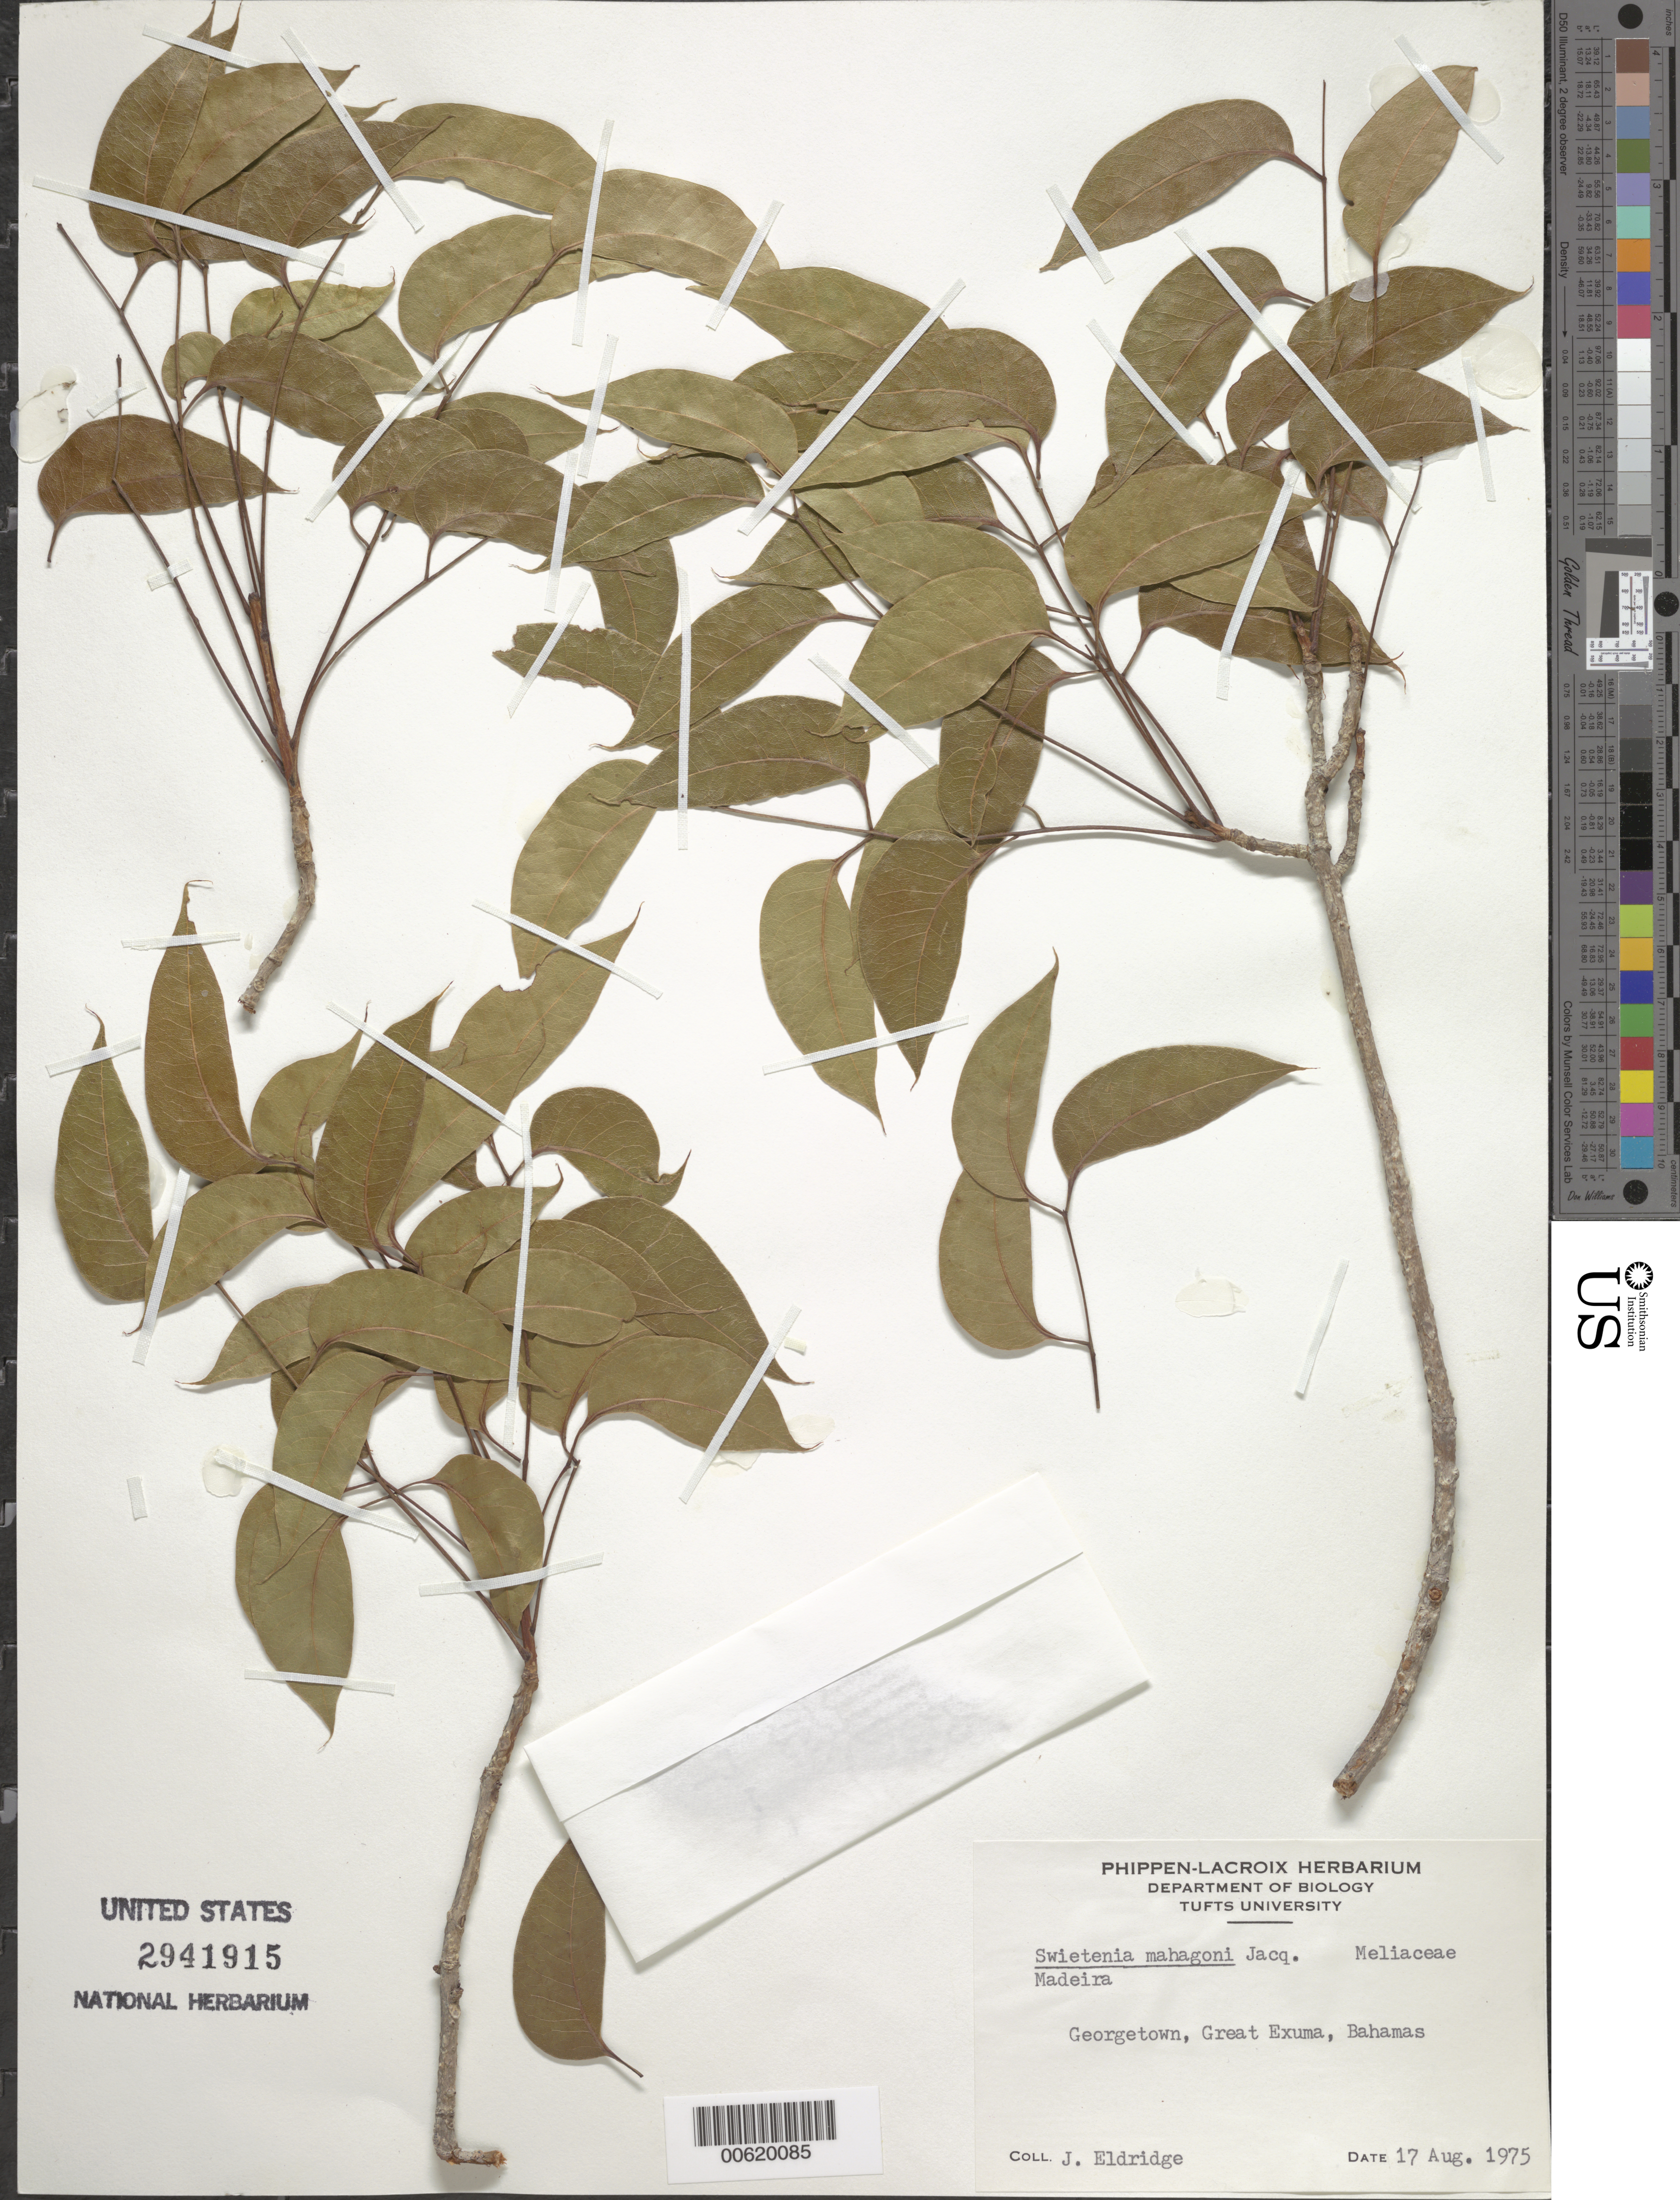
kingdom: Plantae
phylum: Tracheophyta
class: Magnoliopsida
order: Sapindales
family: Meliaceae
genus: Swietenia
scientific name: Swietenia mahagoni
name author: (L.) Jacq.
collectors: J. Eldridge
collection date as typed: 17 Aug 1975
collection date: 1975-08-17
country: Bahamas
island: Great Exuma Island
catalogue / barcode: US 2941915